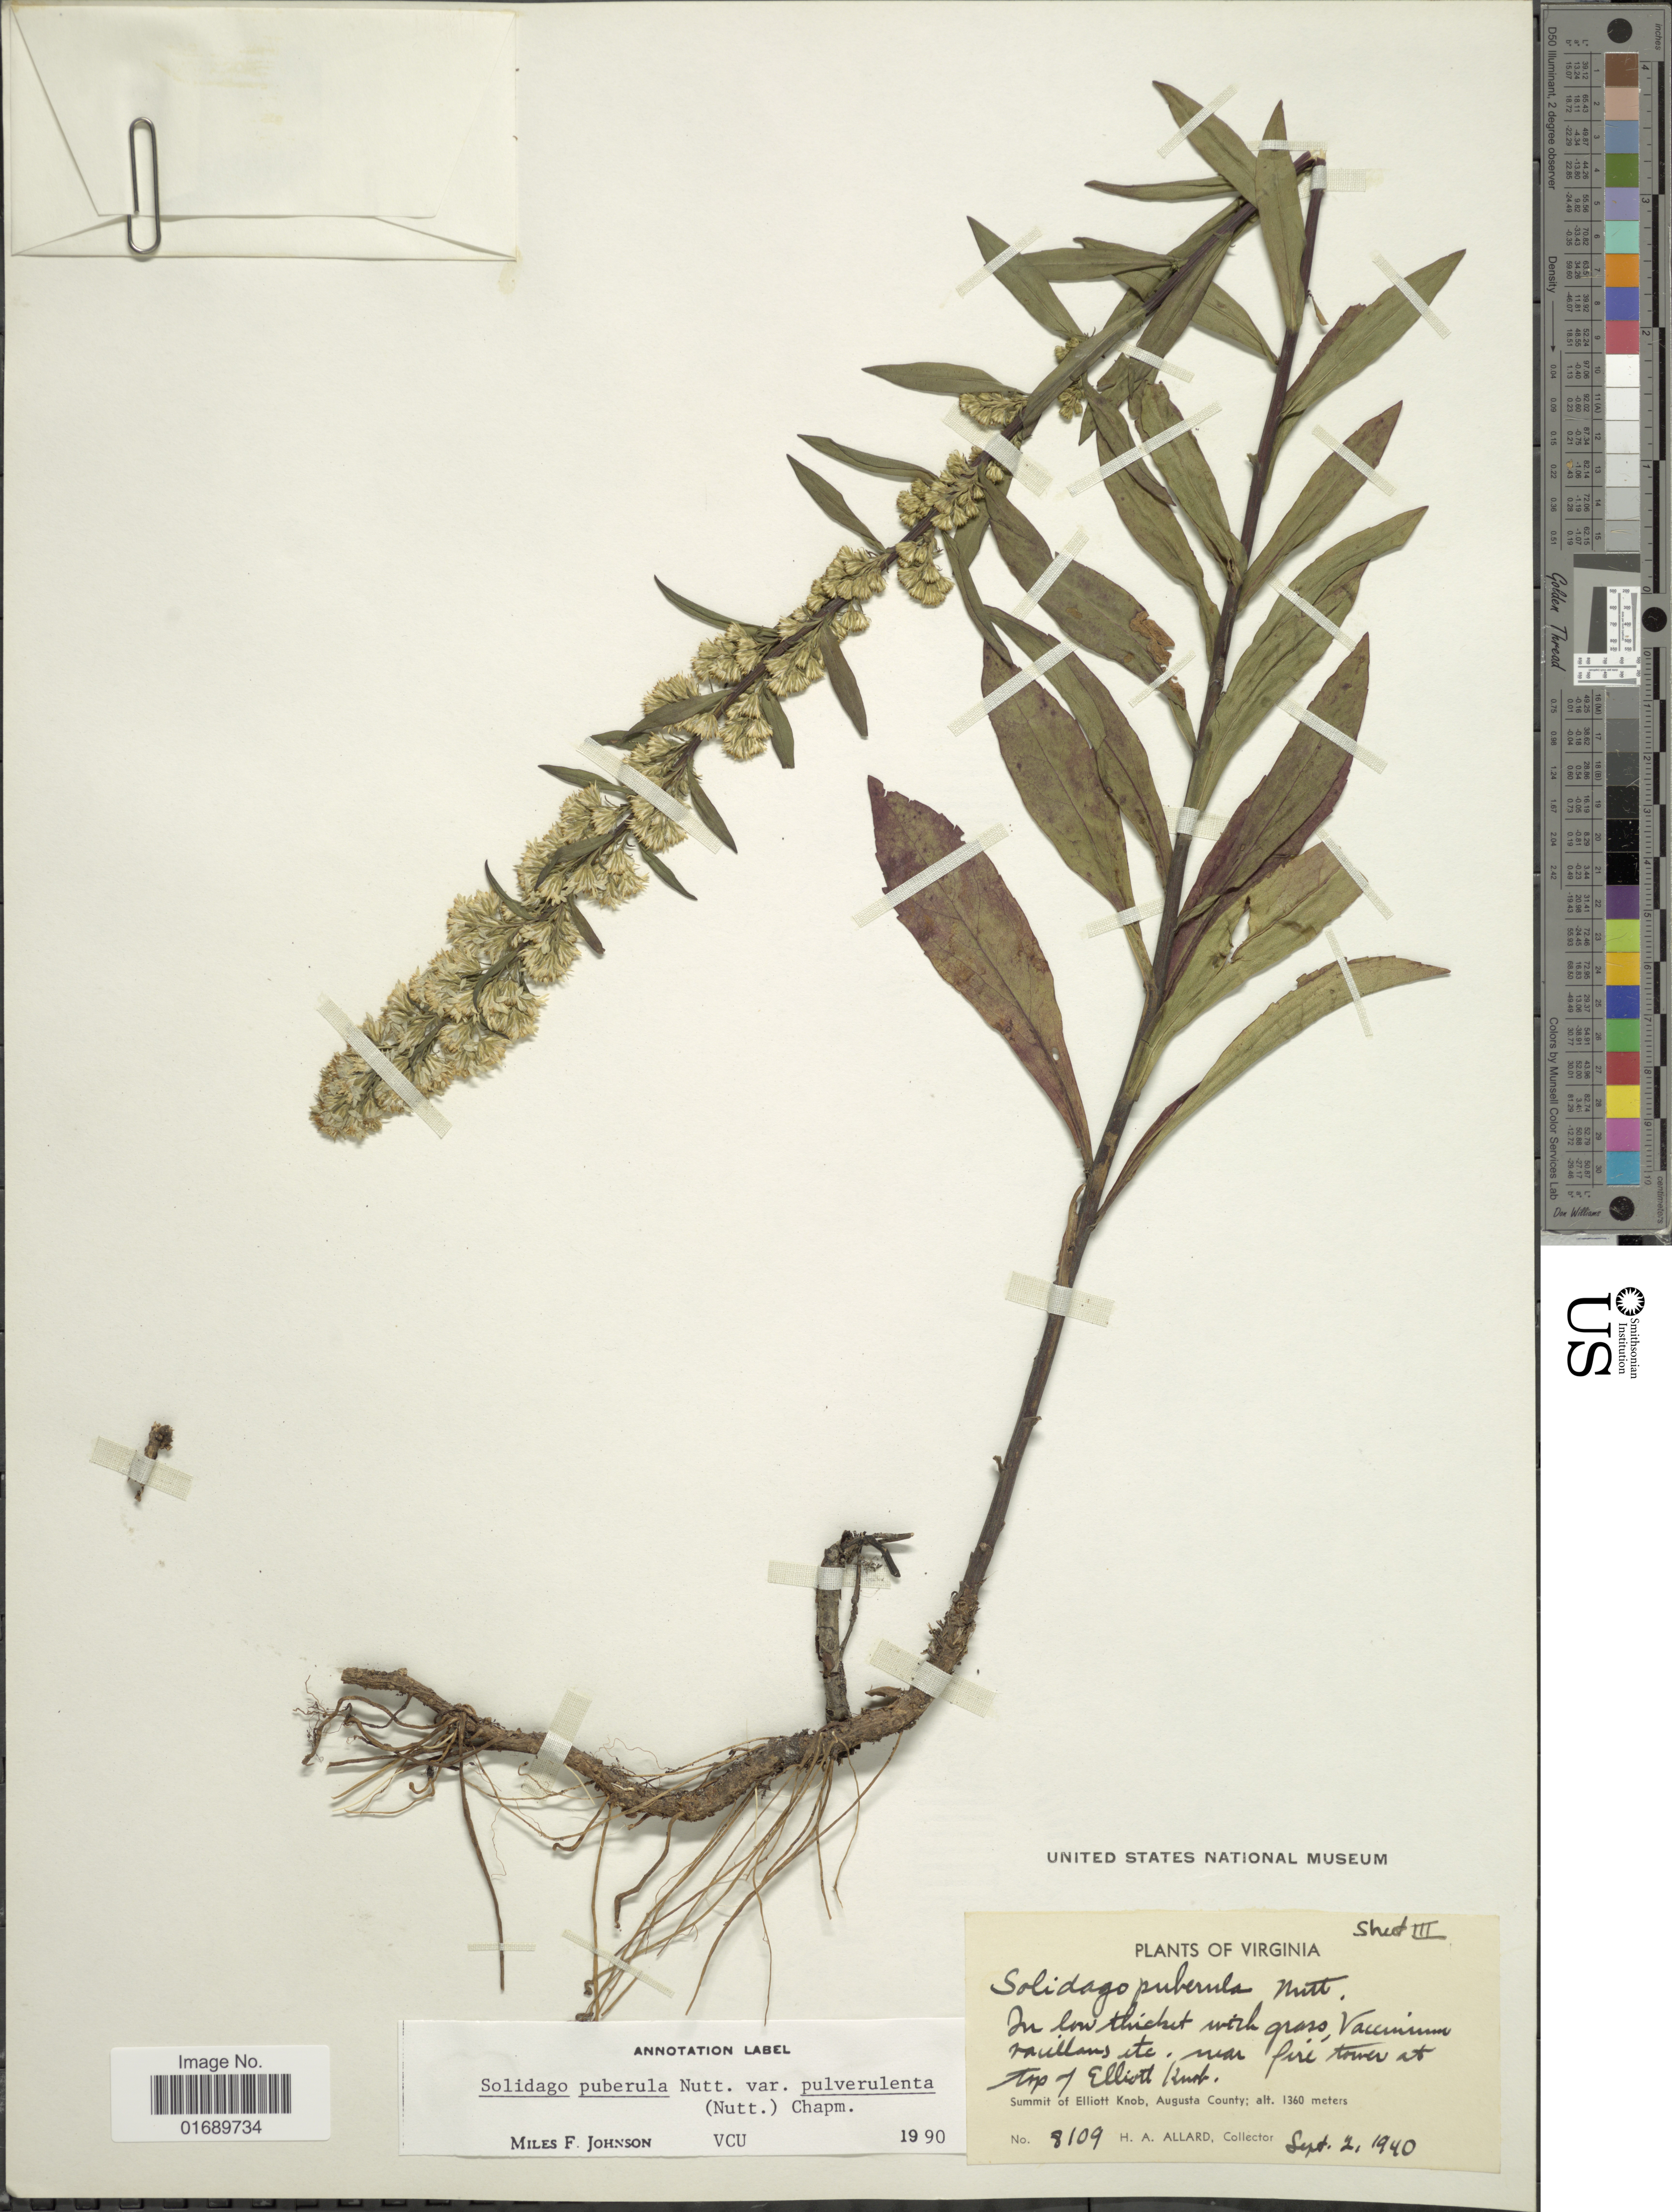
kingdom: Plantae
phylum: Tracheophyta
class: Magnoliopsida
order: Asterales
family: Asteraceae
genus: Solidago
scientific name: Solidago puberula var. pulverulenta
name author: (Nutt.) Chapman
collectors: H. A. Allard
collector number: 8109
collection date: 1940-09-02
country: United States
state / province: Virginia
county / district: Augusta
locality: In low thicket with grass Vaccinum vacillans etc, near fire tower at top of Elliot Knob, Summit of Elliot Knob, Augusta County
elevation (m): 1360